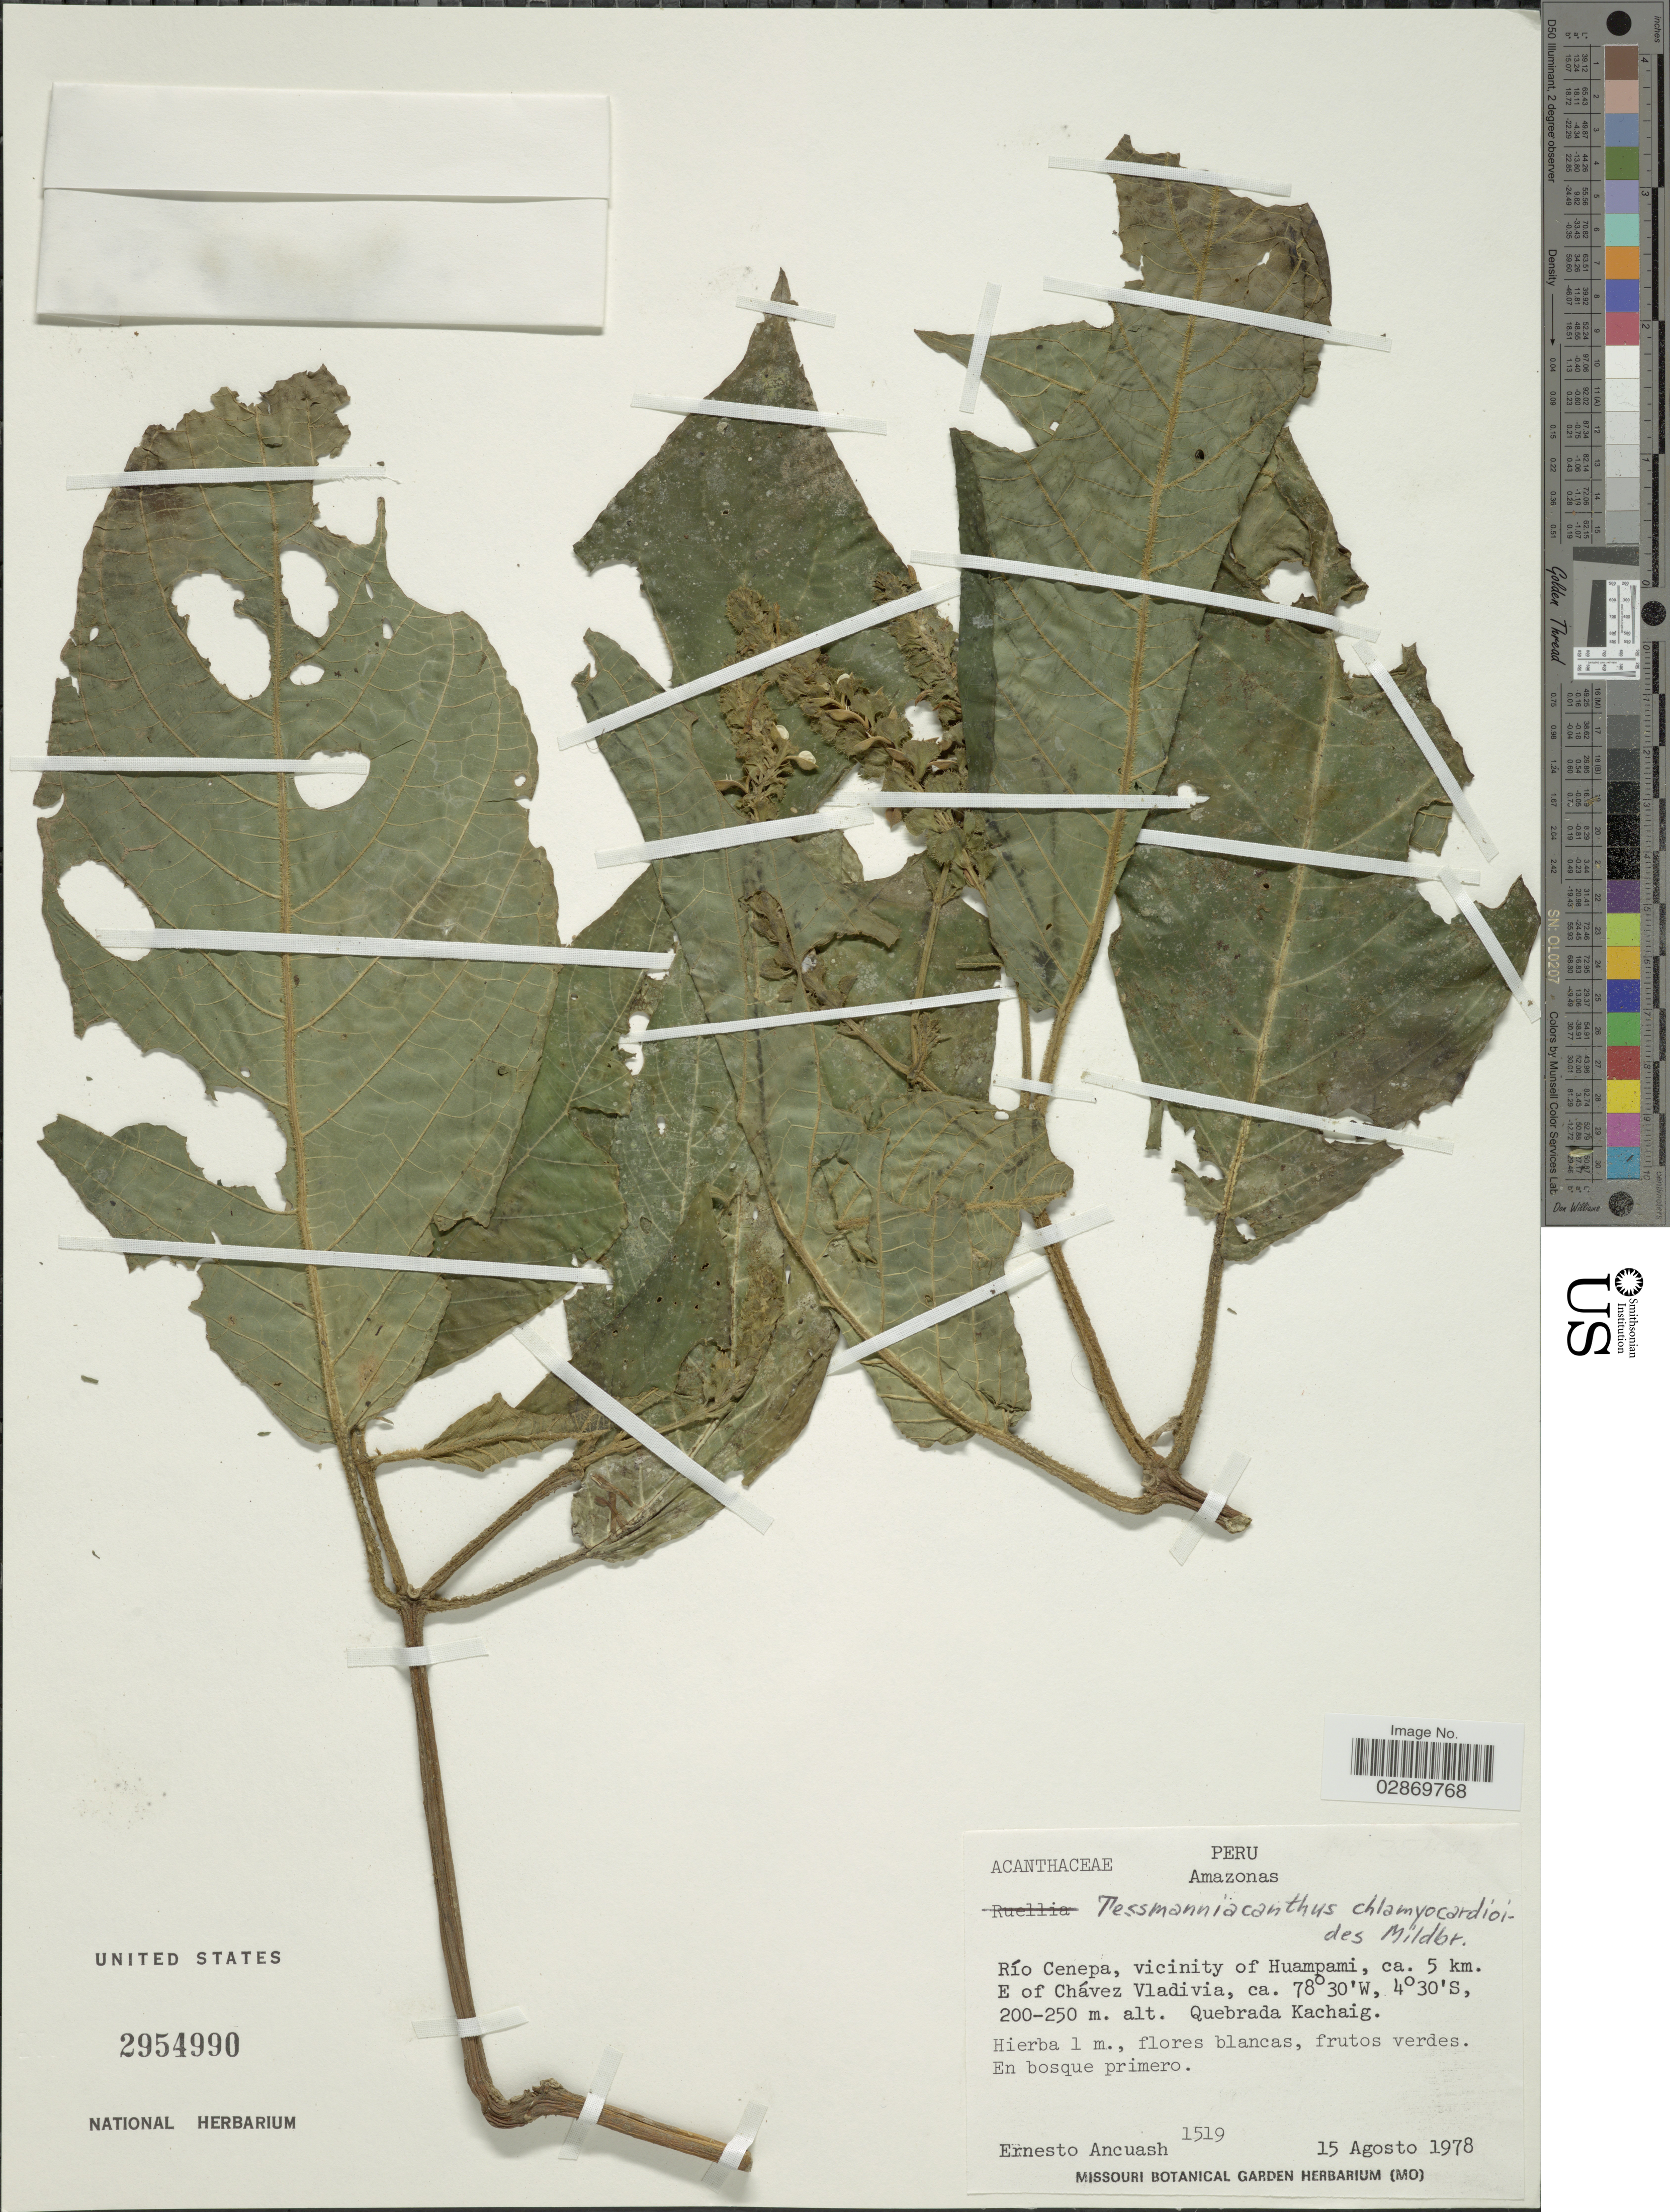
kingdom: Plantae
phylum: Tracheophyta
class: Magnoliopsida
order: Lamiales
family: Acanthaceae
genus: Tessmanniacanthus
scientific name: Tessmanniacanthus chlamydocardioides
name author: Mildbr.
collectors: E. Ancuash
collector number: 1519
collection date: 1978-08-15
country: Peru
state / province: Amazonas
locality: Río Cenepa, vicinity of Huampami, ca. 5 km. E of Chávez Vladivia, Quebrada Kachaig.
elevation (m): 200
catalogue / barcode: US 2954990